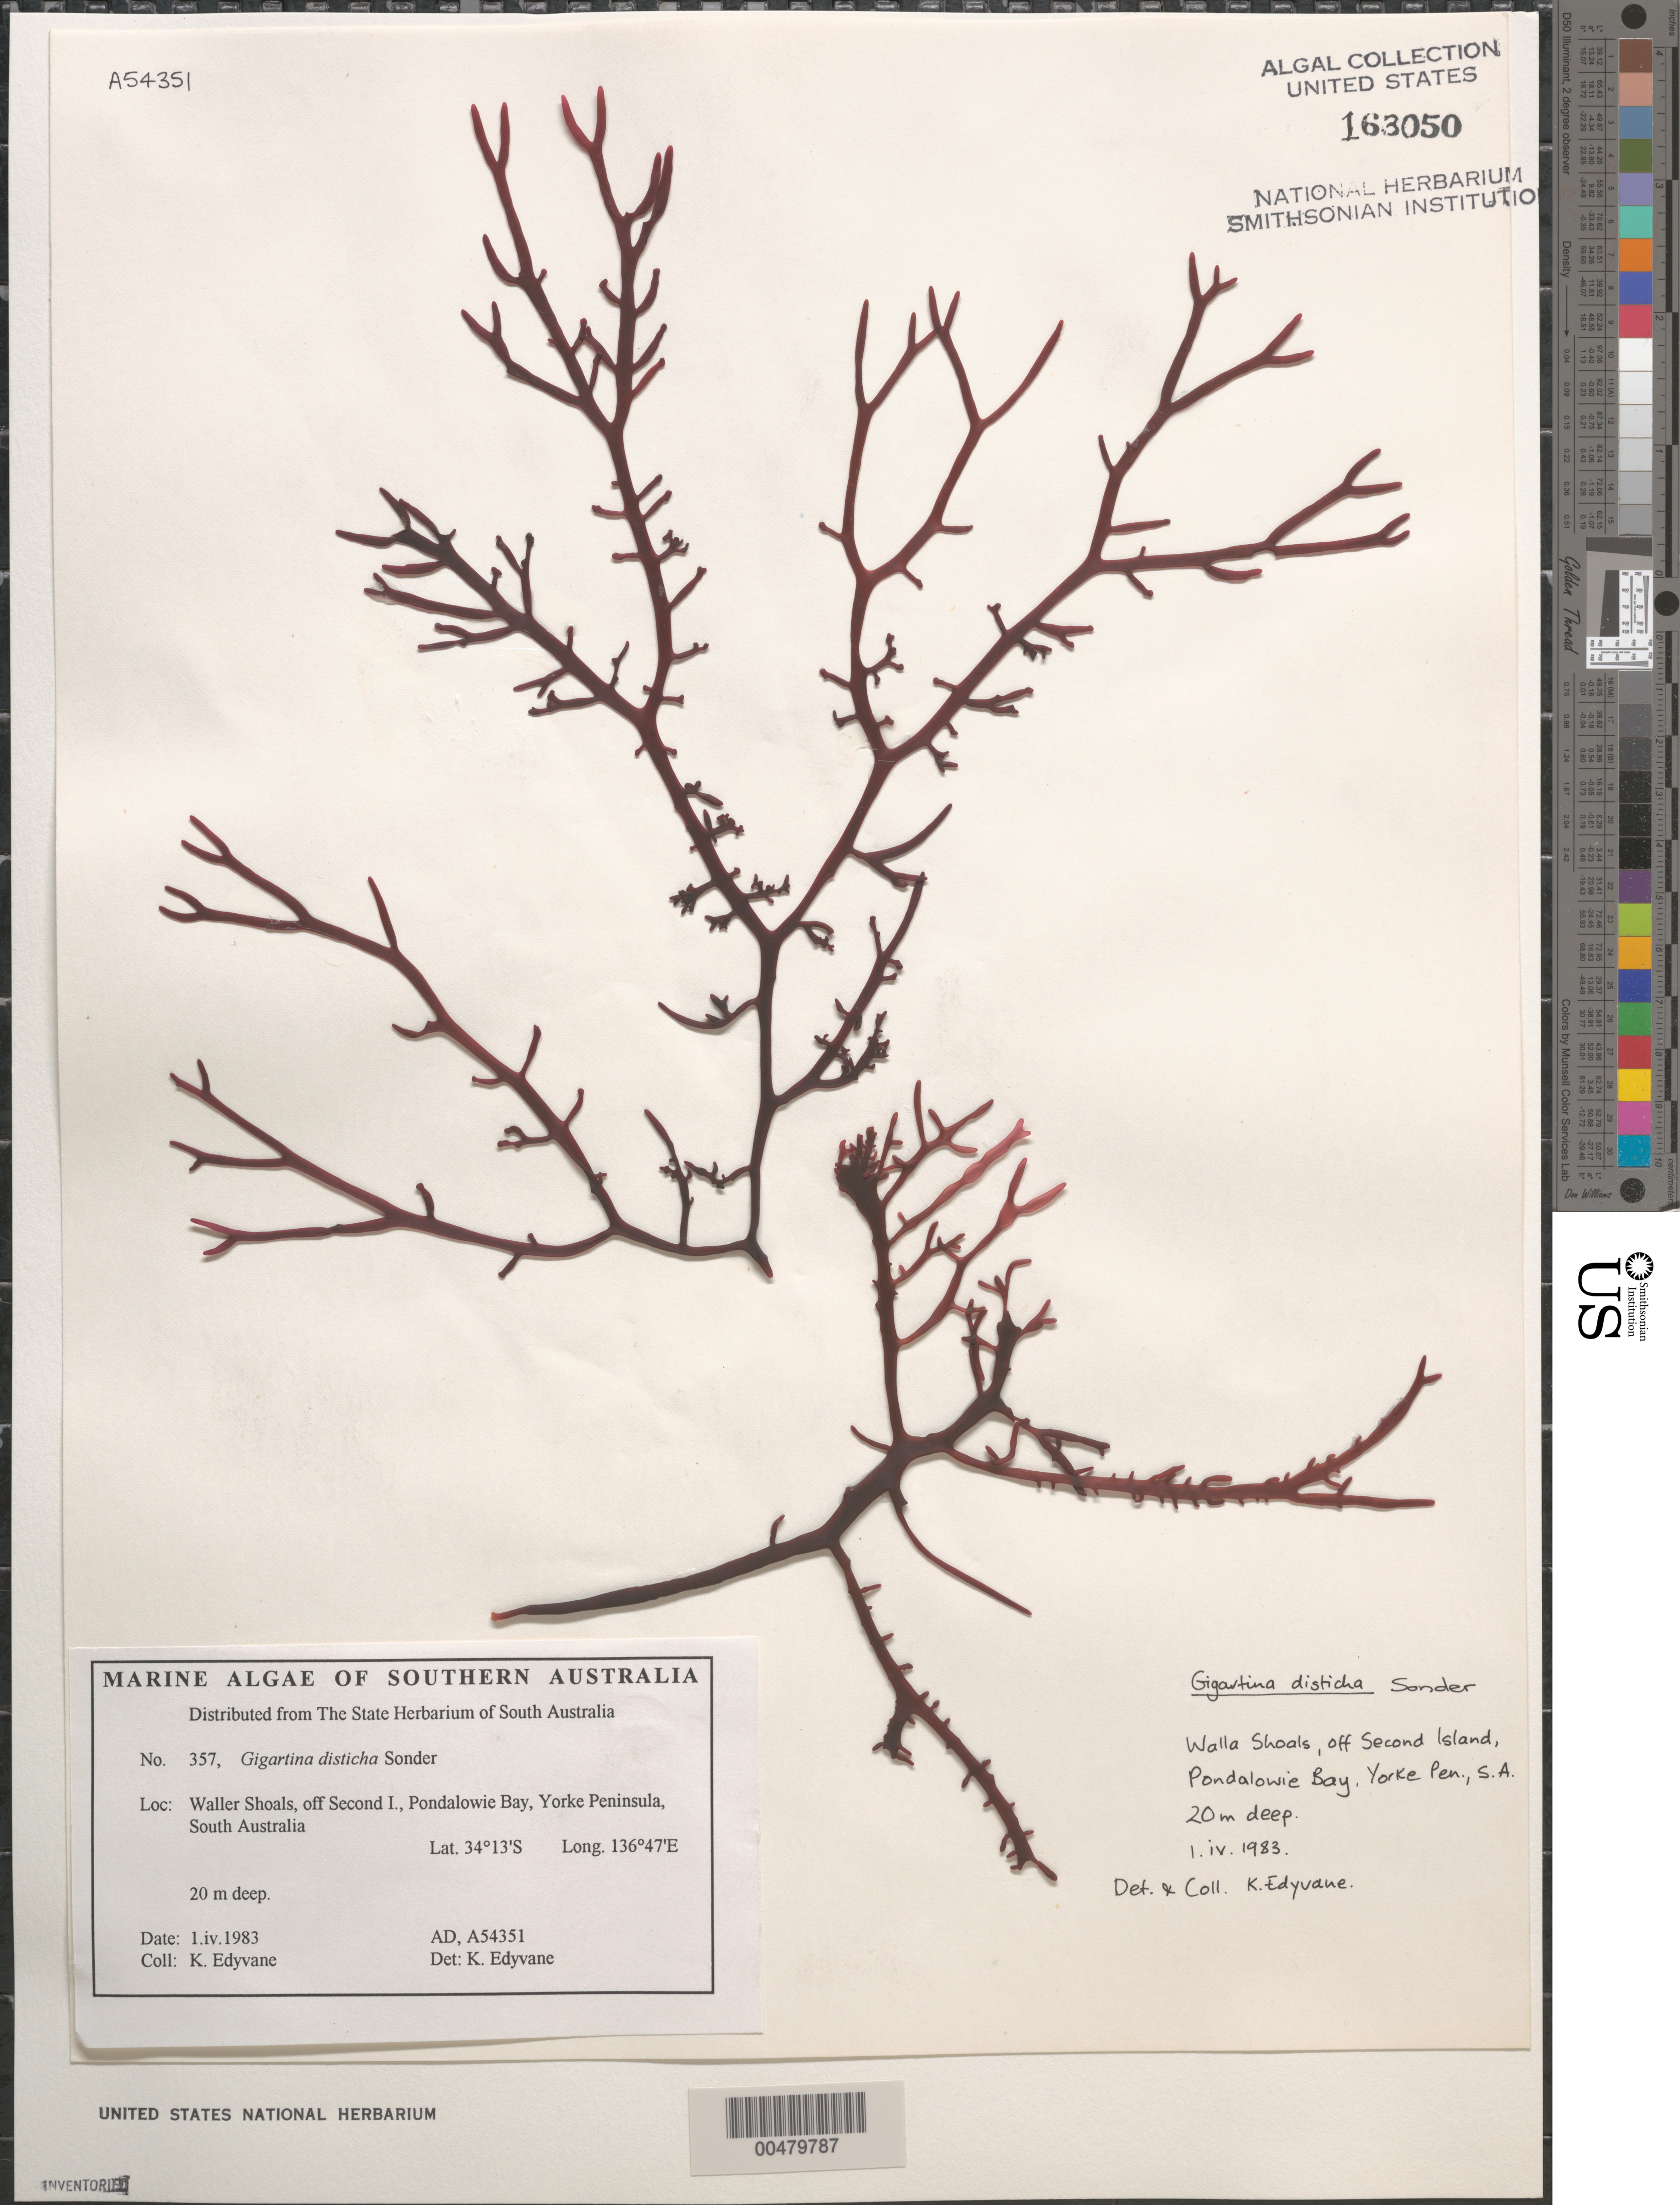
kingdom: Plantae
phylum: Rhodophyta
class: Florideophyceae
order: Gigartinales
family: Gigartinaceae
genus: Gigartina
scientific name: Gigartina disticha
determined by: Edyvane, K.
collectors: K. Edyvane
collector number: Ad A54351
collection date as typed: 01 Apr 1983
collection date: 1983-04-01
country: Australia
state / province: South Australia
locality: Waller Shoals, off second island, Pondalowie Bay, Yorke Peninsula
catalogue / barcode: US 163050